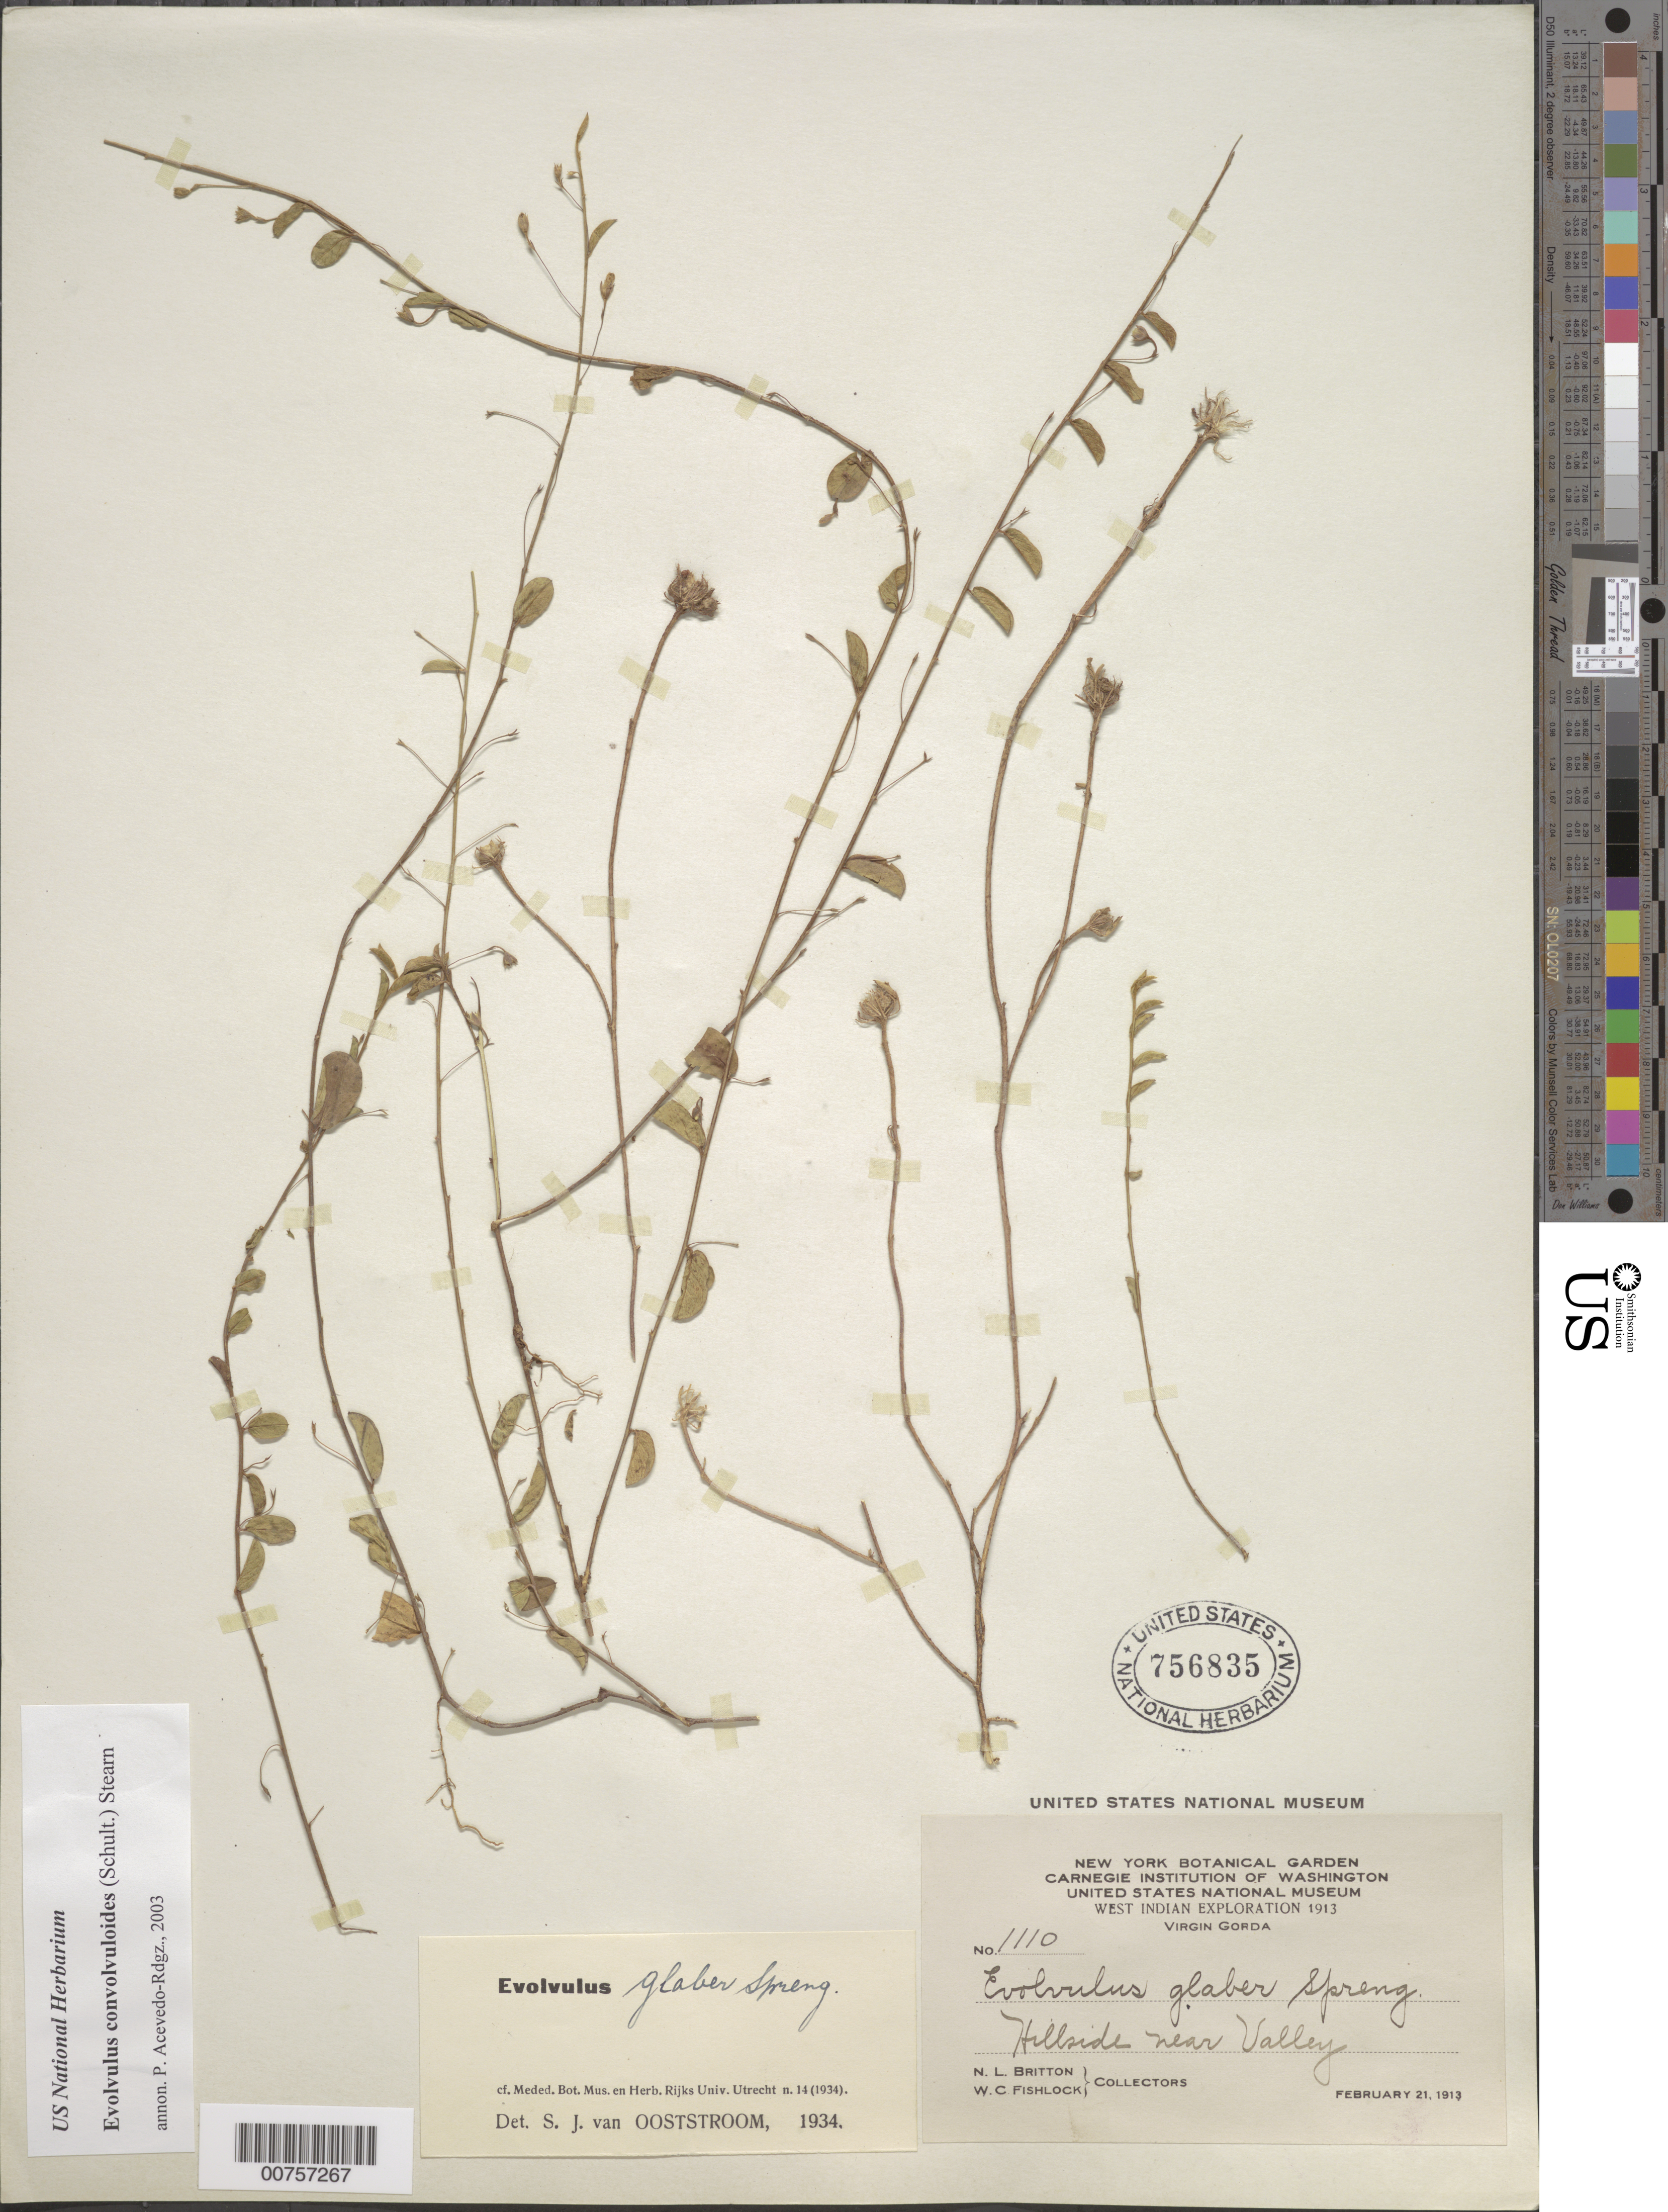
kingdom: Plantae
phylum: Tracheophyta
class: Magnoliopsida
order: Solanales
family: Convolvulaceae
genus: Evolvulus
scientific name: Evolvulus convolvuloides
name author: (Willd. ex Schult.) Stearn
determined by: Acevedo-Rodríguez, P., (BOT), Smithsonian Institution - National Museum of Natural History (UNITED STATES)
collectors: N. Britton & W. Fishlock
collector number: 1110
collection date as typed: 21 Feb 1913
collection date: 1913-02-21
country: British Virgin Islands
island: Virgin Gorda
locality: Hillside near Valley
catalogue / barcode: US 756835